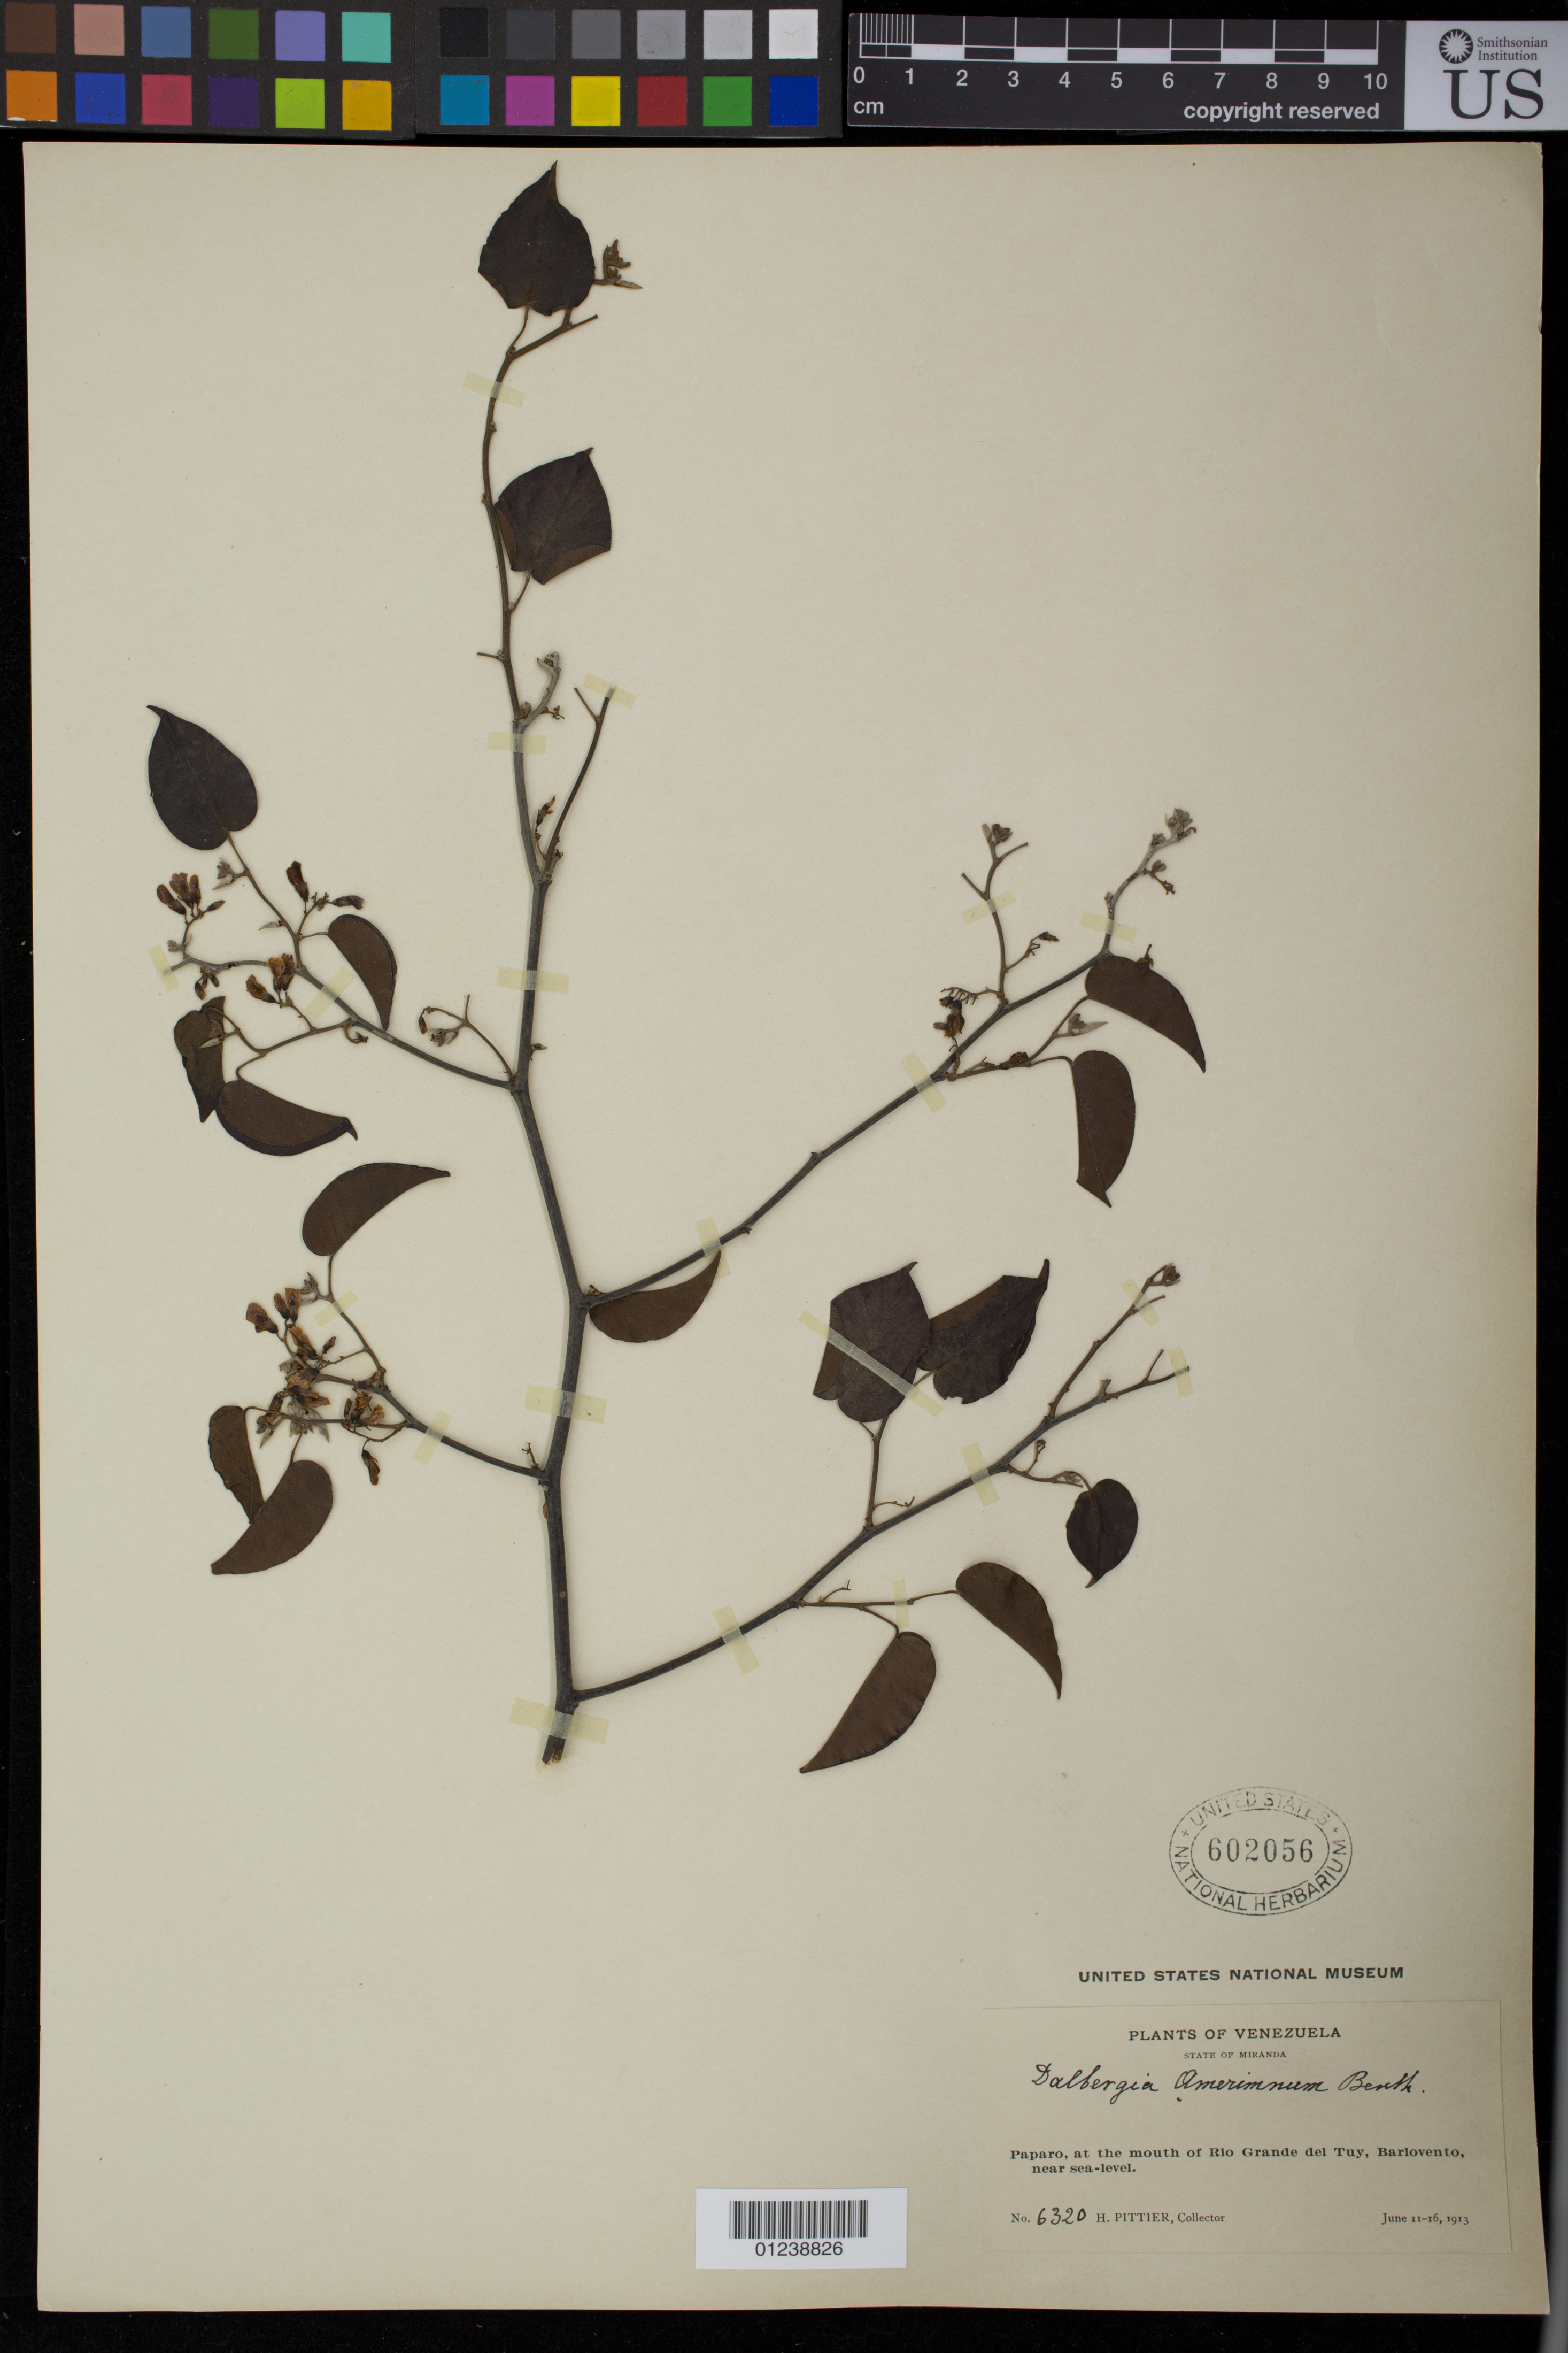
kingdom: Plantae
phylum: Tracheophyta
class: Magnoliopsida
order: Fabales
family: Fabaceae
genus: Dalbergia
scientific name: Dalbergia brownei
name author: (Jacq.) Schinz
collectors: H. F. Pittier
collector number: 6320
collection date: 1913-06-11/1913-06-16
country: Venezuela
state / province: Miranda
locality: Paparo, at the mouth of Rio Grande del Tuy, Barlovento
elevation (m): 0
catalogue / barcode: US 602056